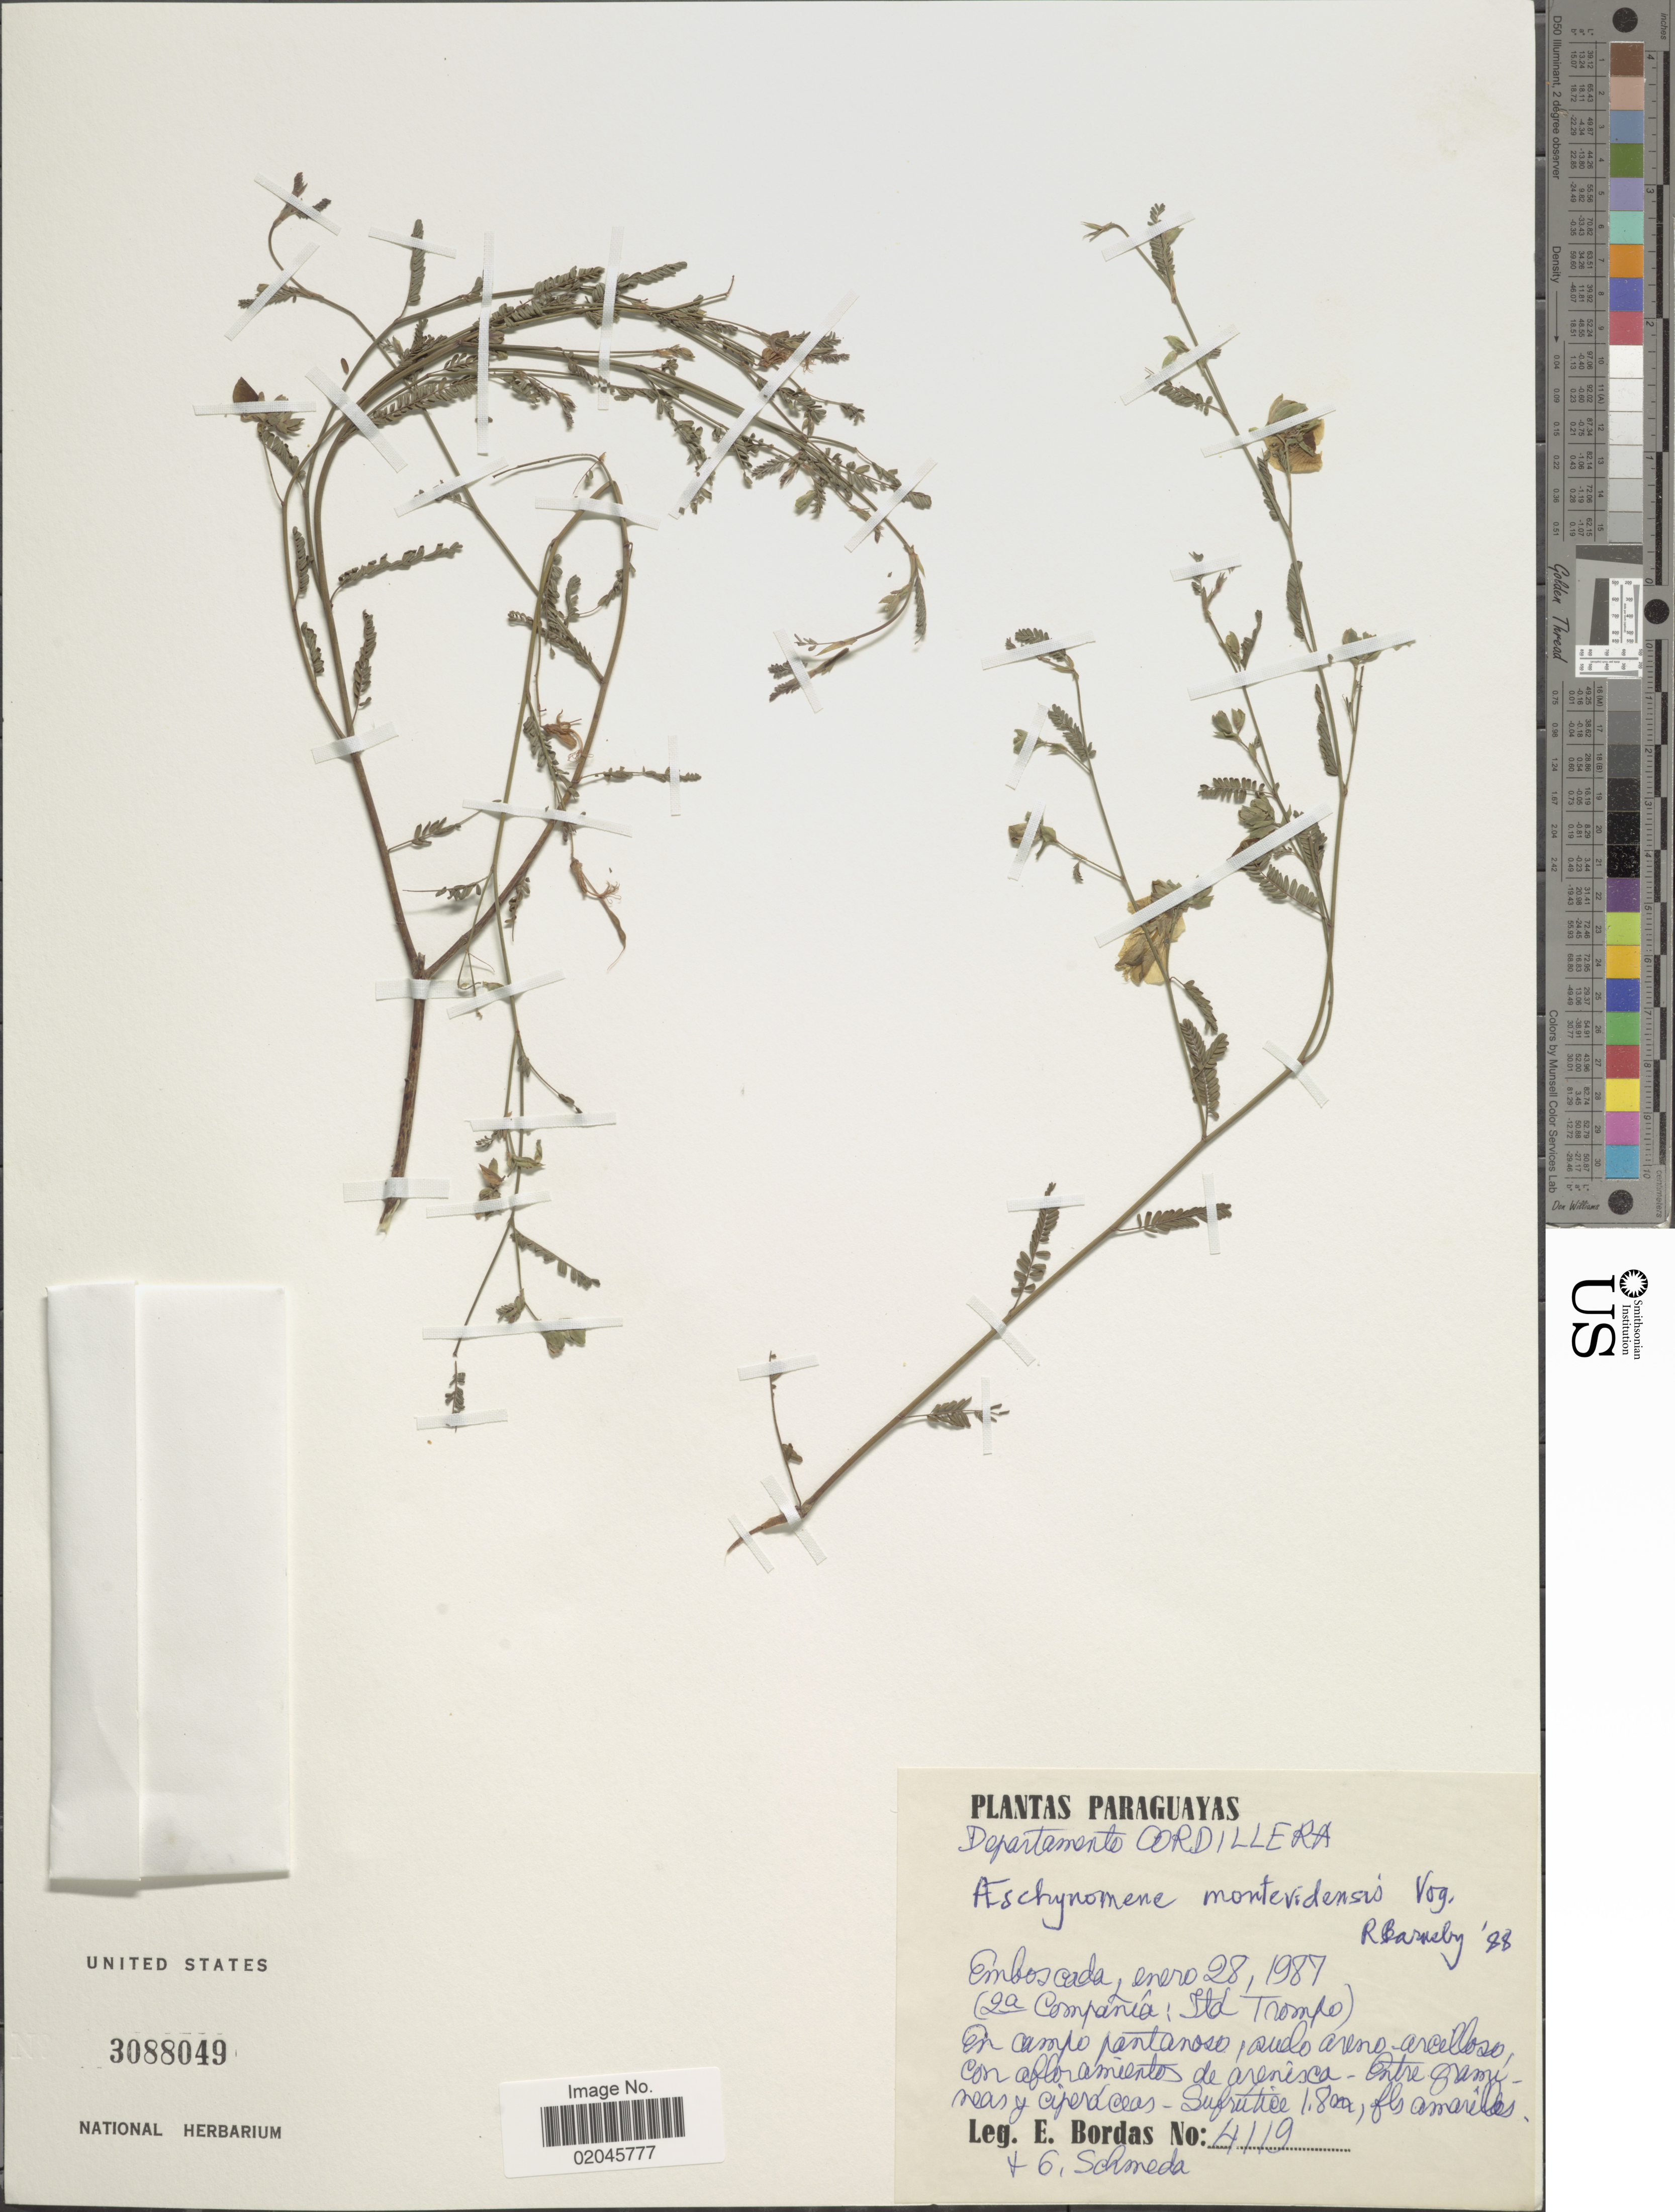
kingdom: Plantae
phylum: Tracheophyta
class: Magnoliopsida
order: Fabales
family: Fabaceae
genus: Aeschynomene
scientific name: Aeschynomene montevidensis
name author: Vogel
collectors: E. Bordas & G. Schmeda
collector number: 4119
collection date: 1987-01-28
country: Paraguay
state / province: Cordillera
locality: Emboscada (La Compania: Itd Trompo).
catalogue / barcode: US 3088049